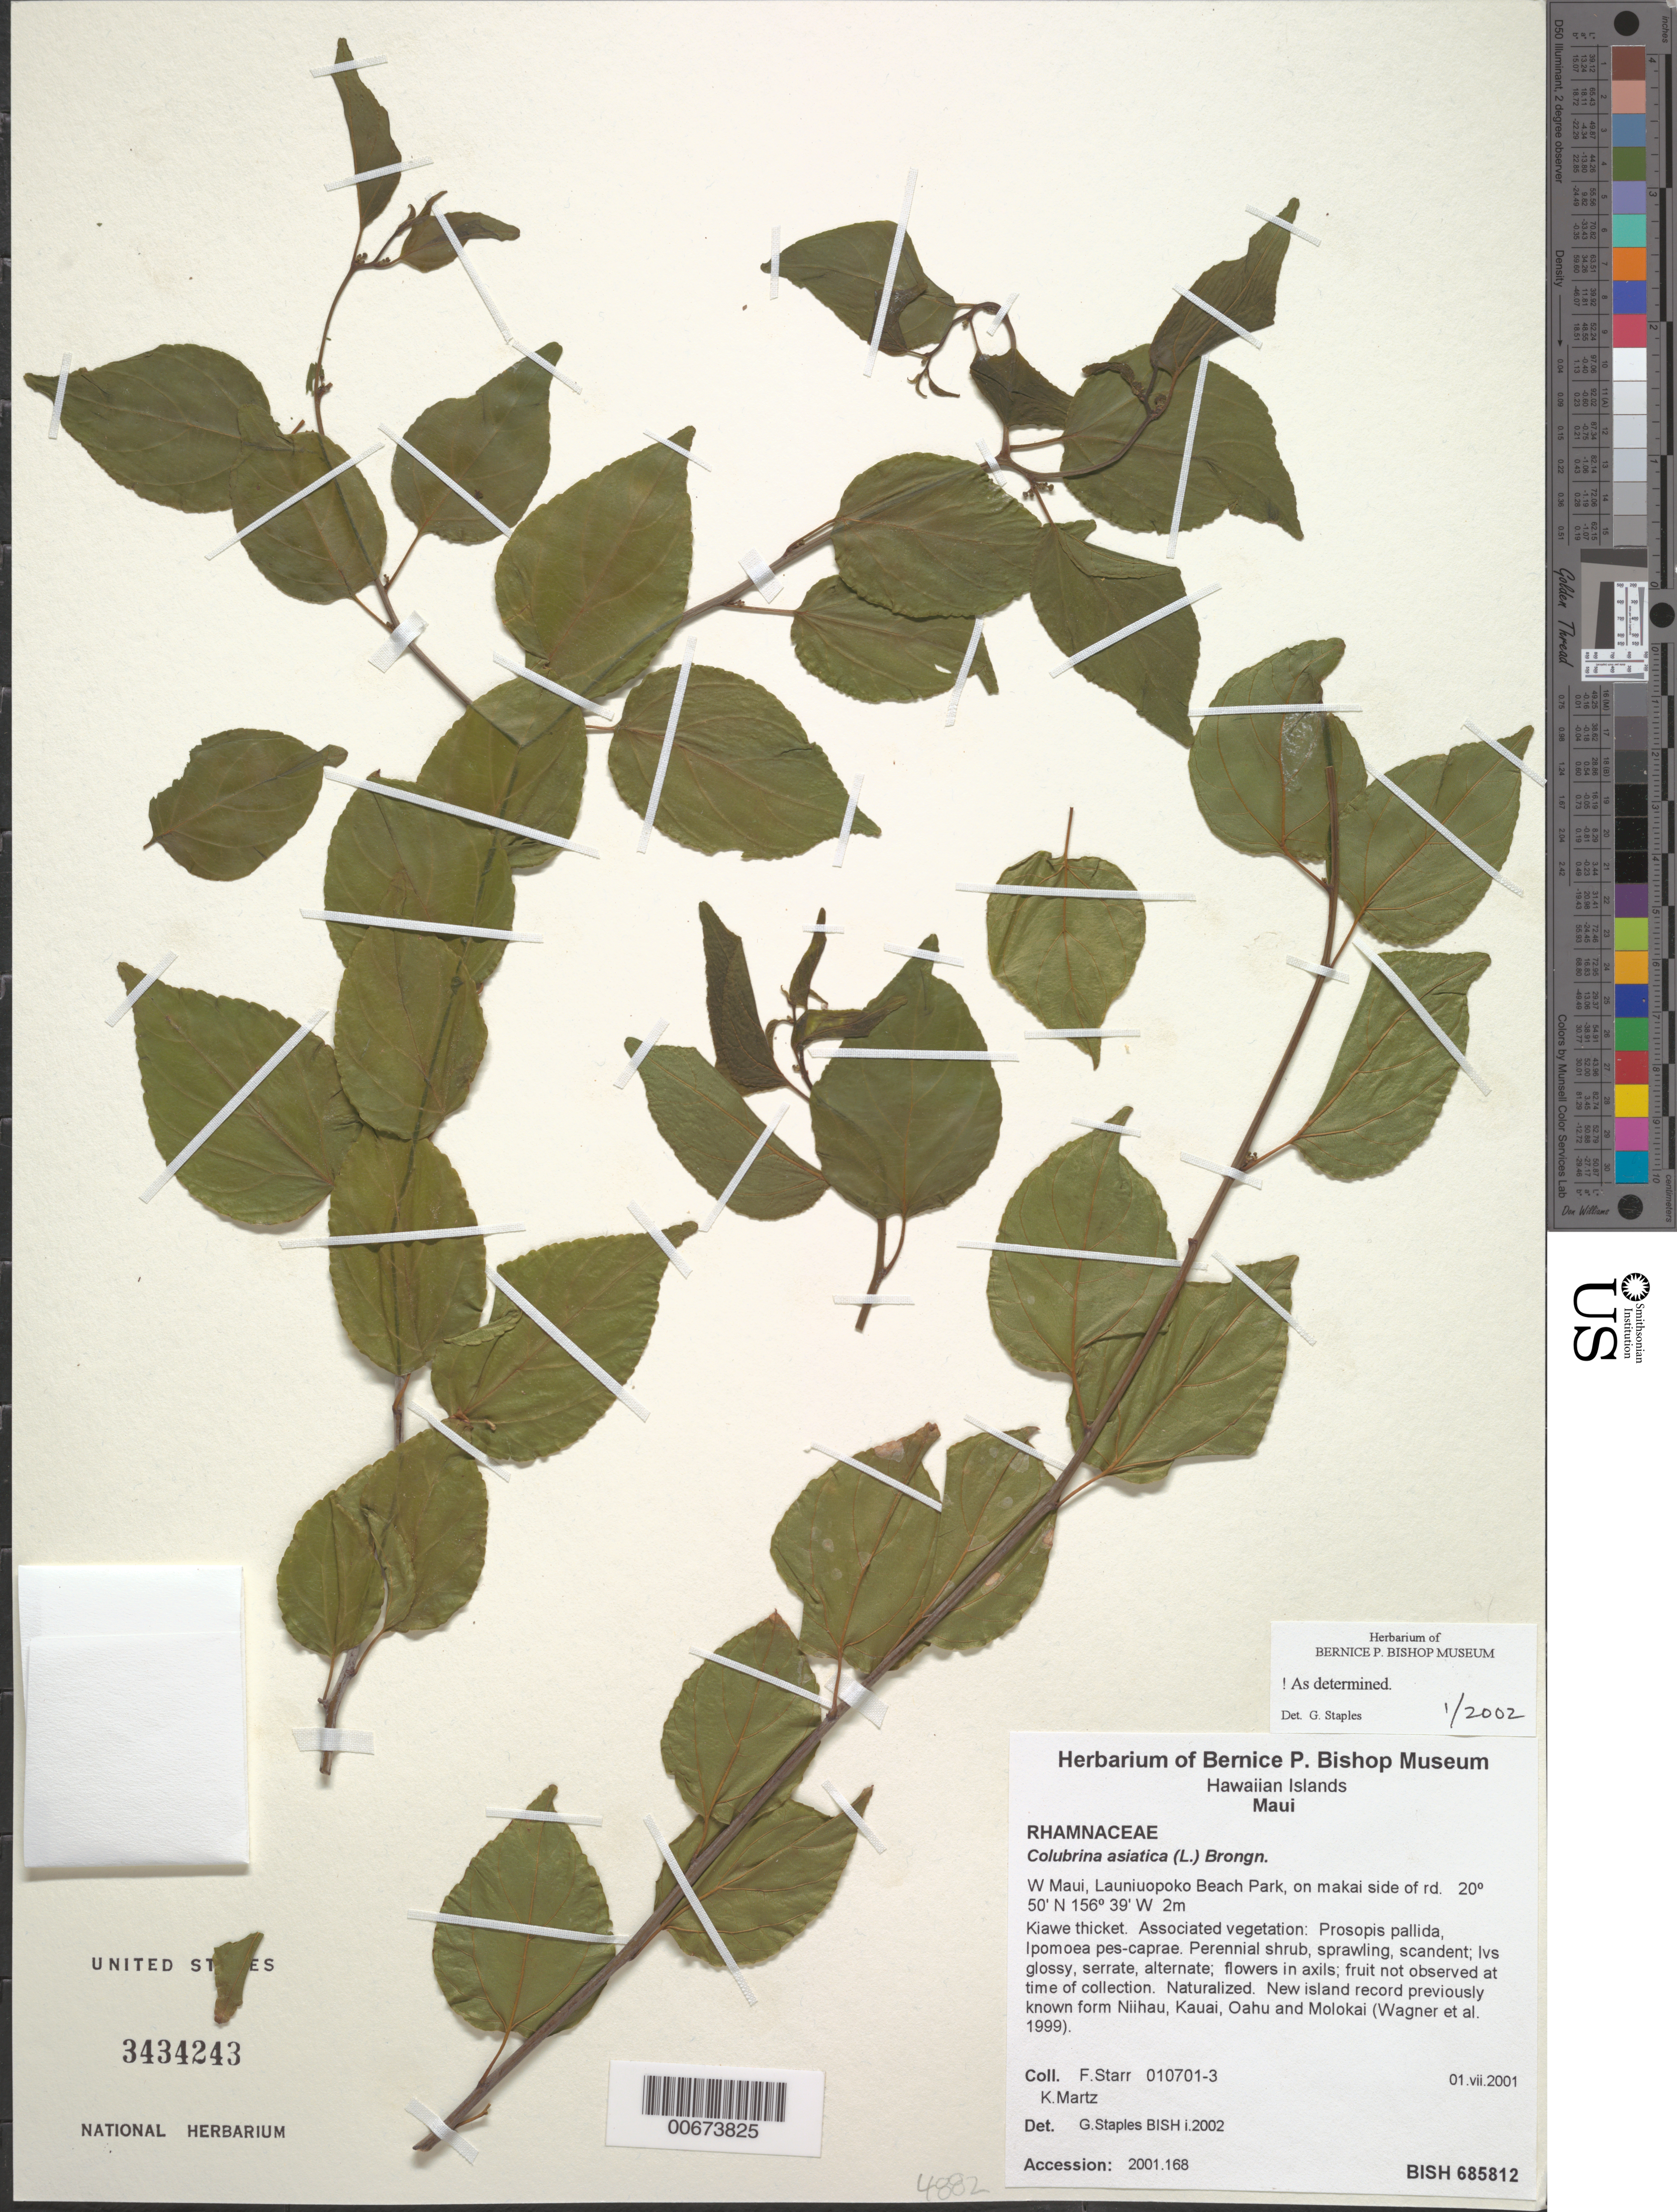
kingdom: Plantae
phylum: Tracheophyta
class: Magnoliopsida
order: Rosales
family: Rhamnaceae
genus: Colubrina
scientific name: Colubrina asiatica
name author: (L.) Brongn.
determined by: Staples, G. W.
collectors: F. Starr & K. Martz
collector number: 010701-3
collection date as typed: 1 Jul 2001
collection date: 2001-07-01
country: United States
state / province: Hawaii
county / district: Maui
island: Maui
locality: W Maui, Launiuopoko Beach Park, on makai side of rd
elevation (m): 2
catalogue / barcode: US 3434243